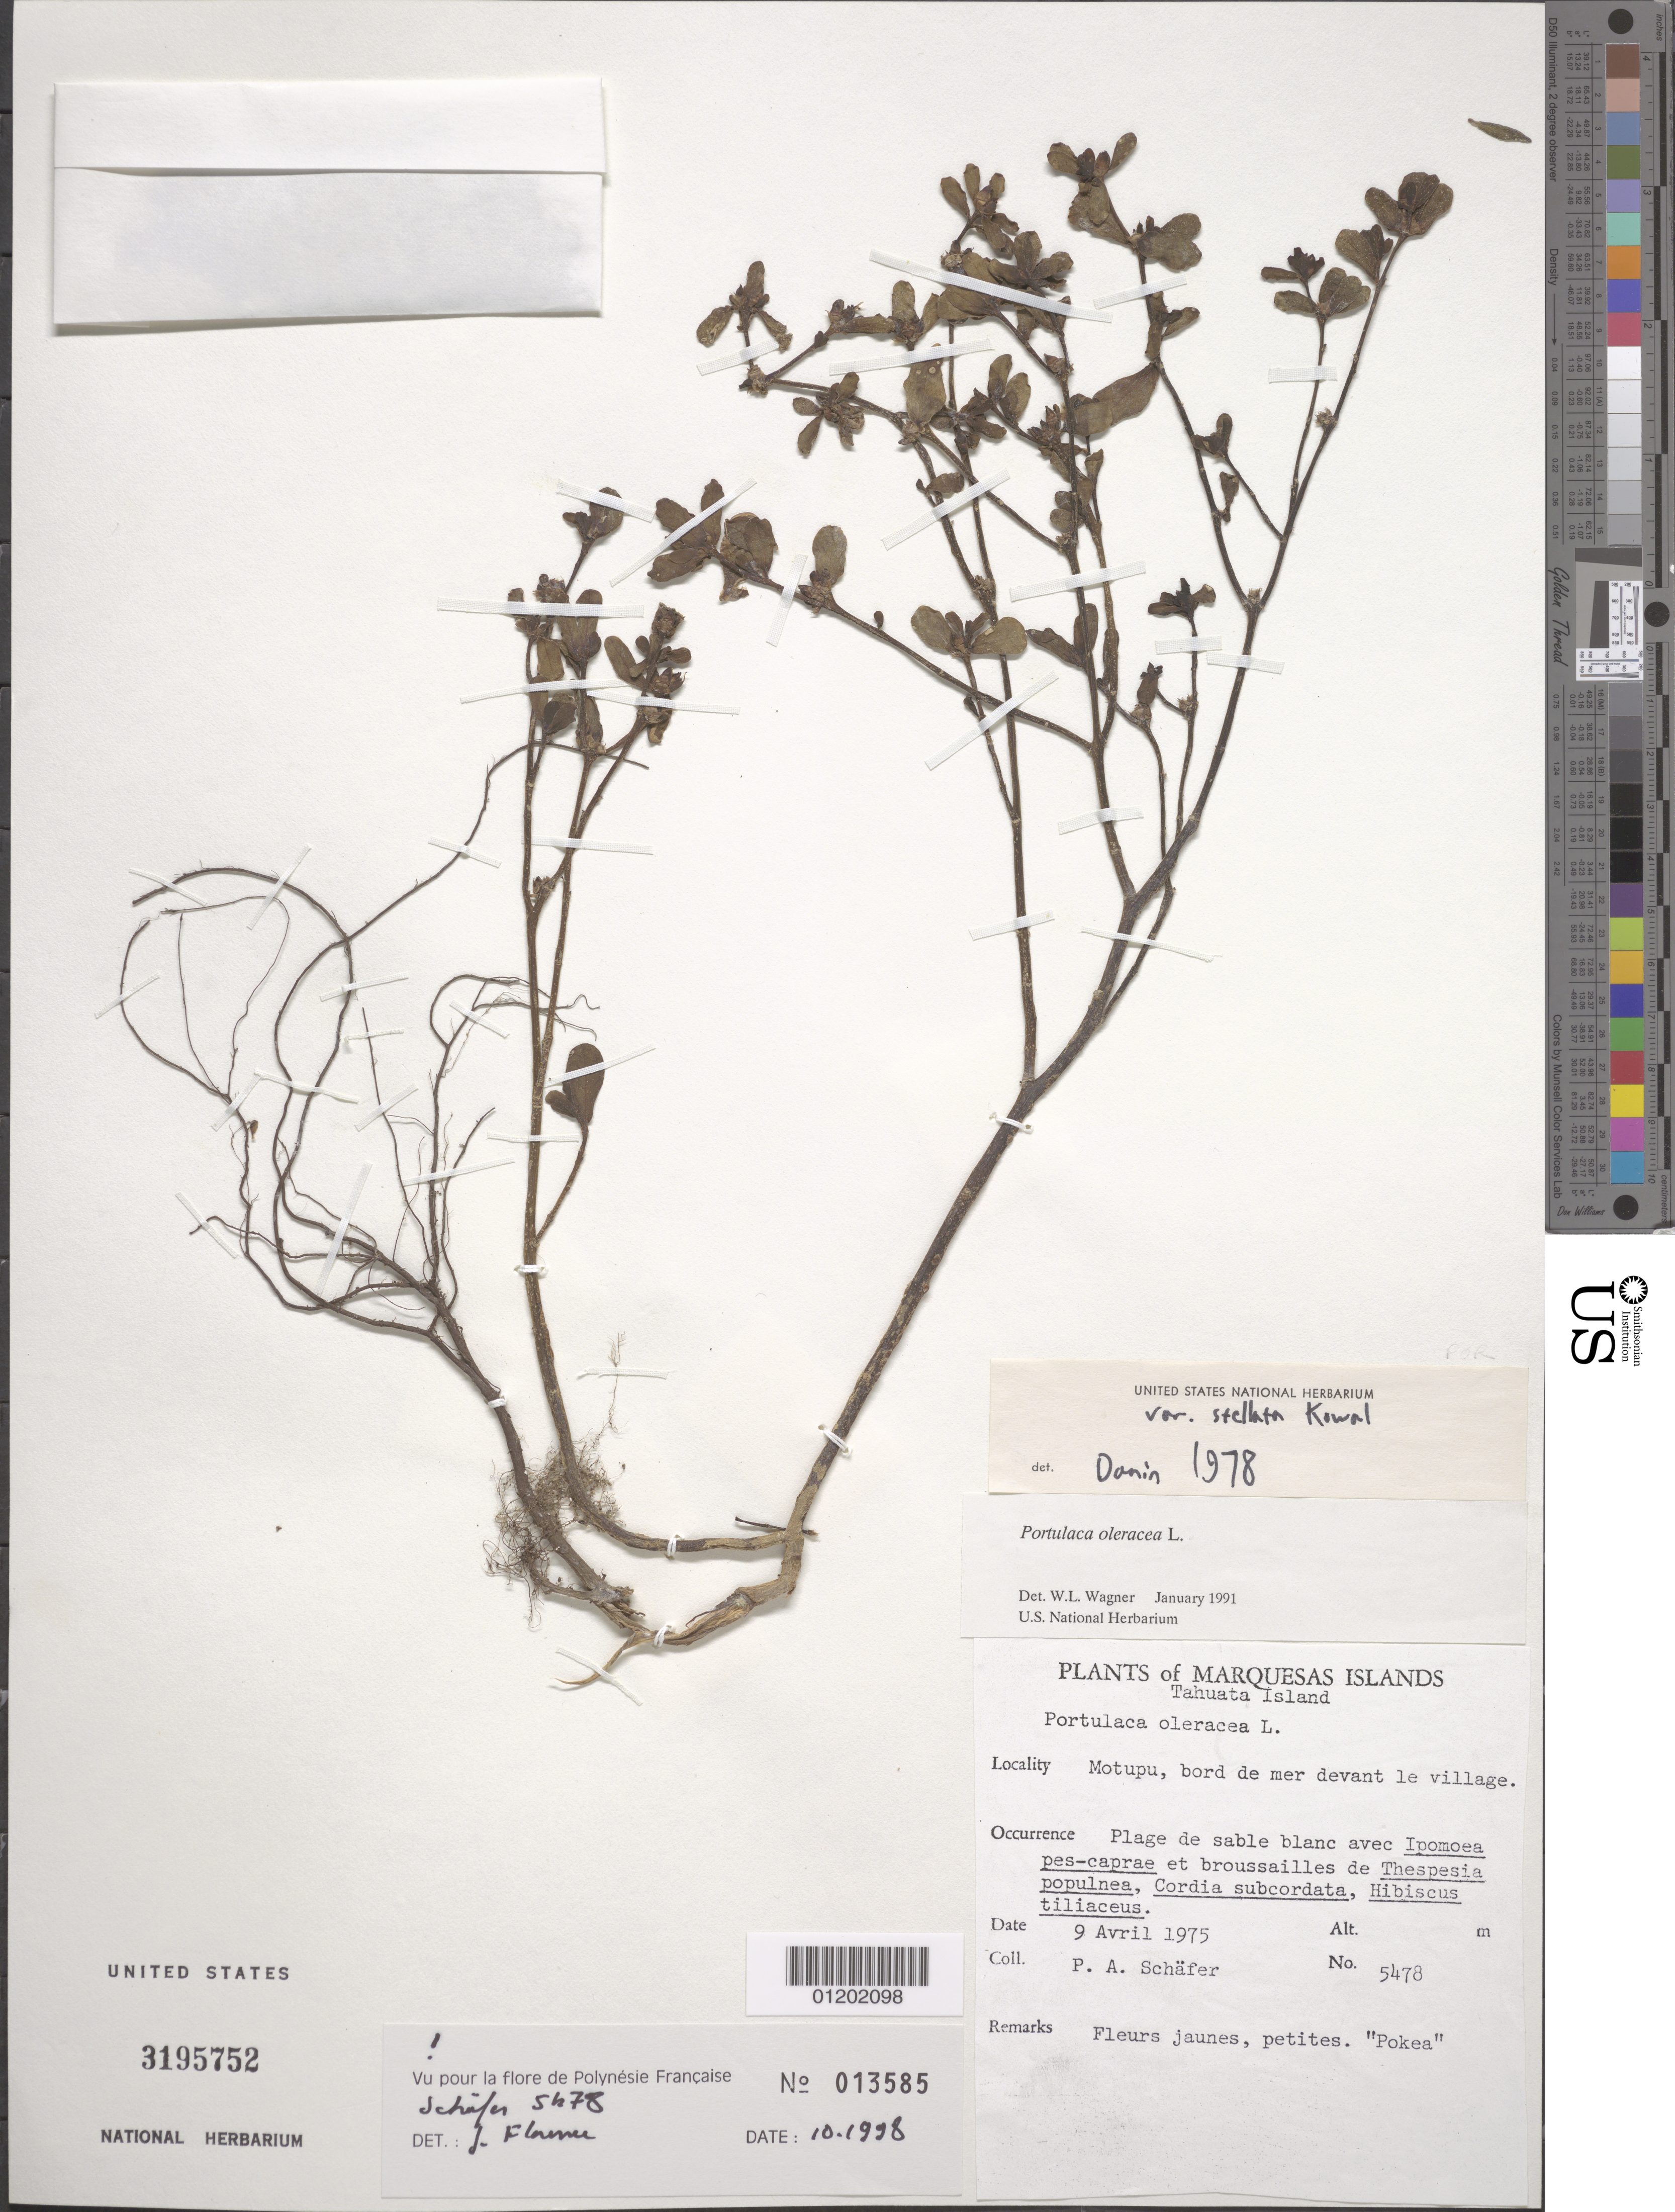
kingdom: Plantae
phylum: Tracheophyta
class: Magnoliopsida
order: Caryophyllales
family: Portulacaceae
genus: Portulaca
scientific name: Portulaca oleracea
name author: L.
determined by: Wagner, W. L., (BOT), Smithsonian Institution - National Museum of Natural History (UNITED STATES)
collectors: P. A. Schäfer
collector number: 5478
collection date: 1975-04-09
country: French Polynesia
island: Tahuata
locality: Motupu, bord de mer devant le village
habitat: Plage du sable blanc avec Ipomoea pes-caprae et broussailles de Thespesia populnea, Cordia subcordata, Hibiscus tiliaceus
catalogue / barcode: US 3195752